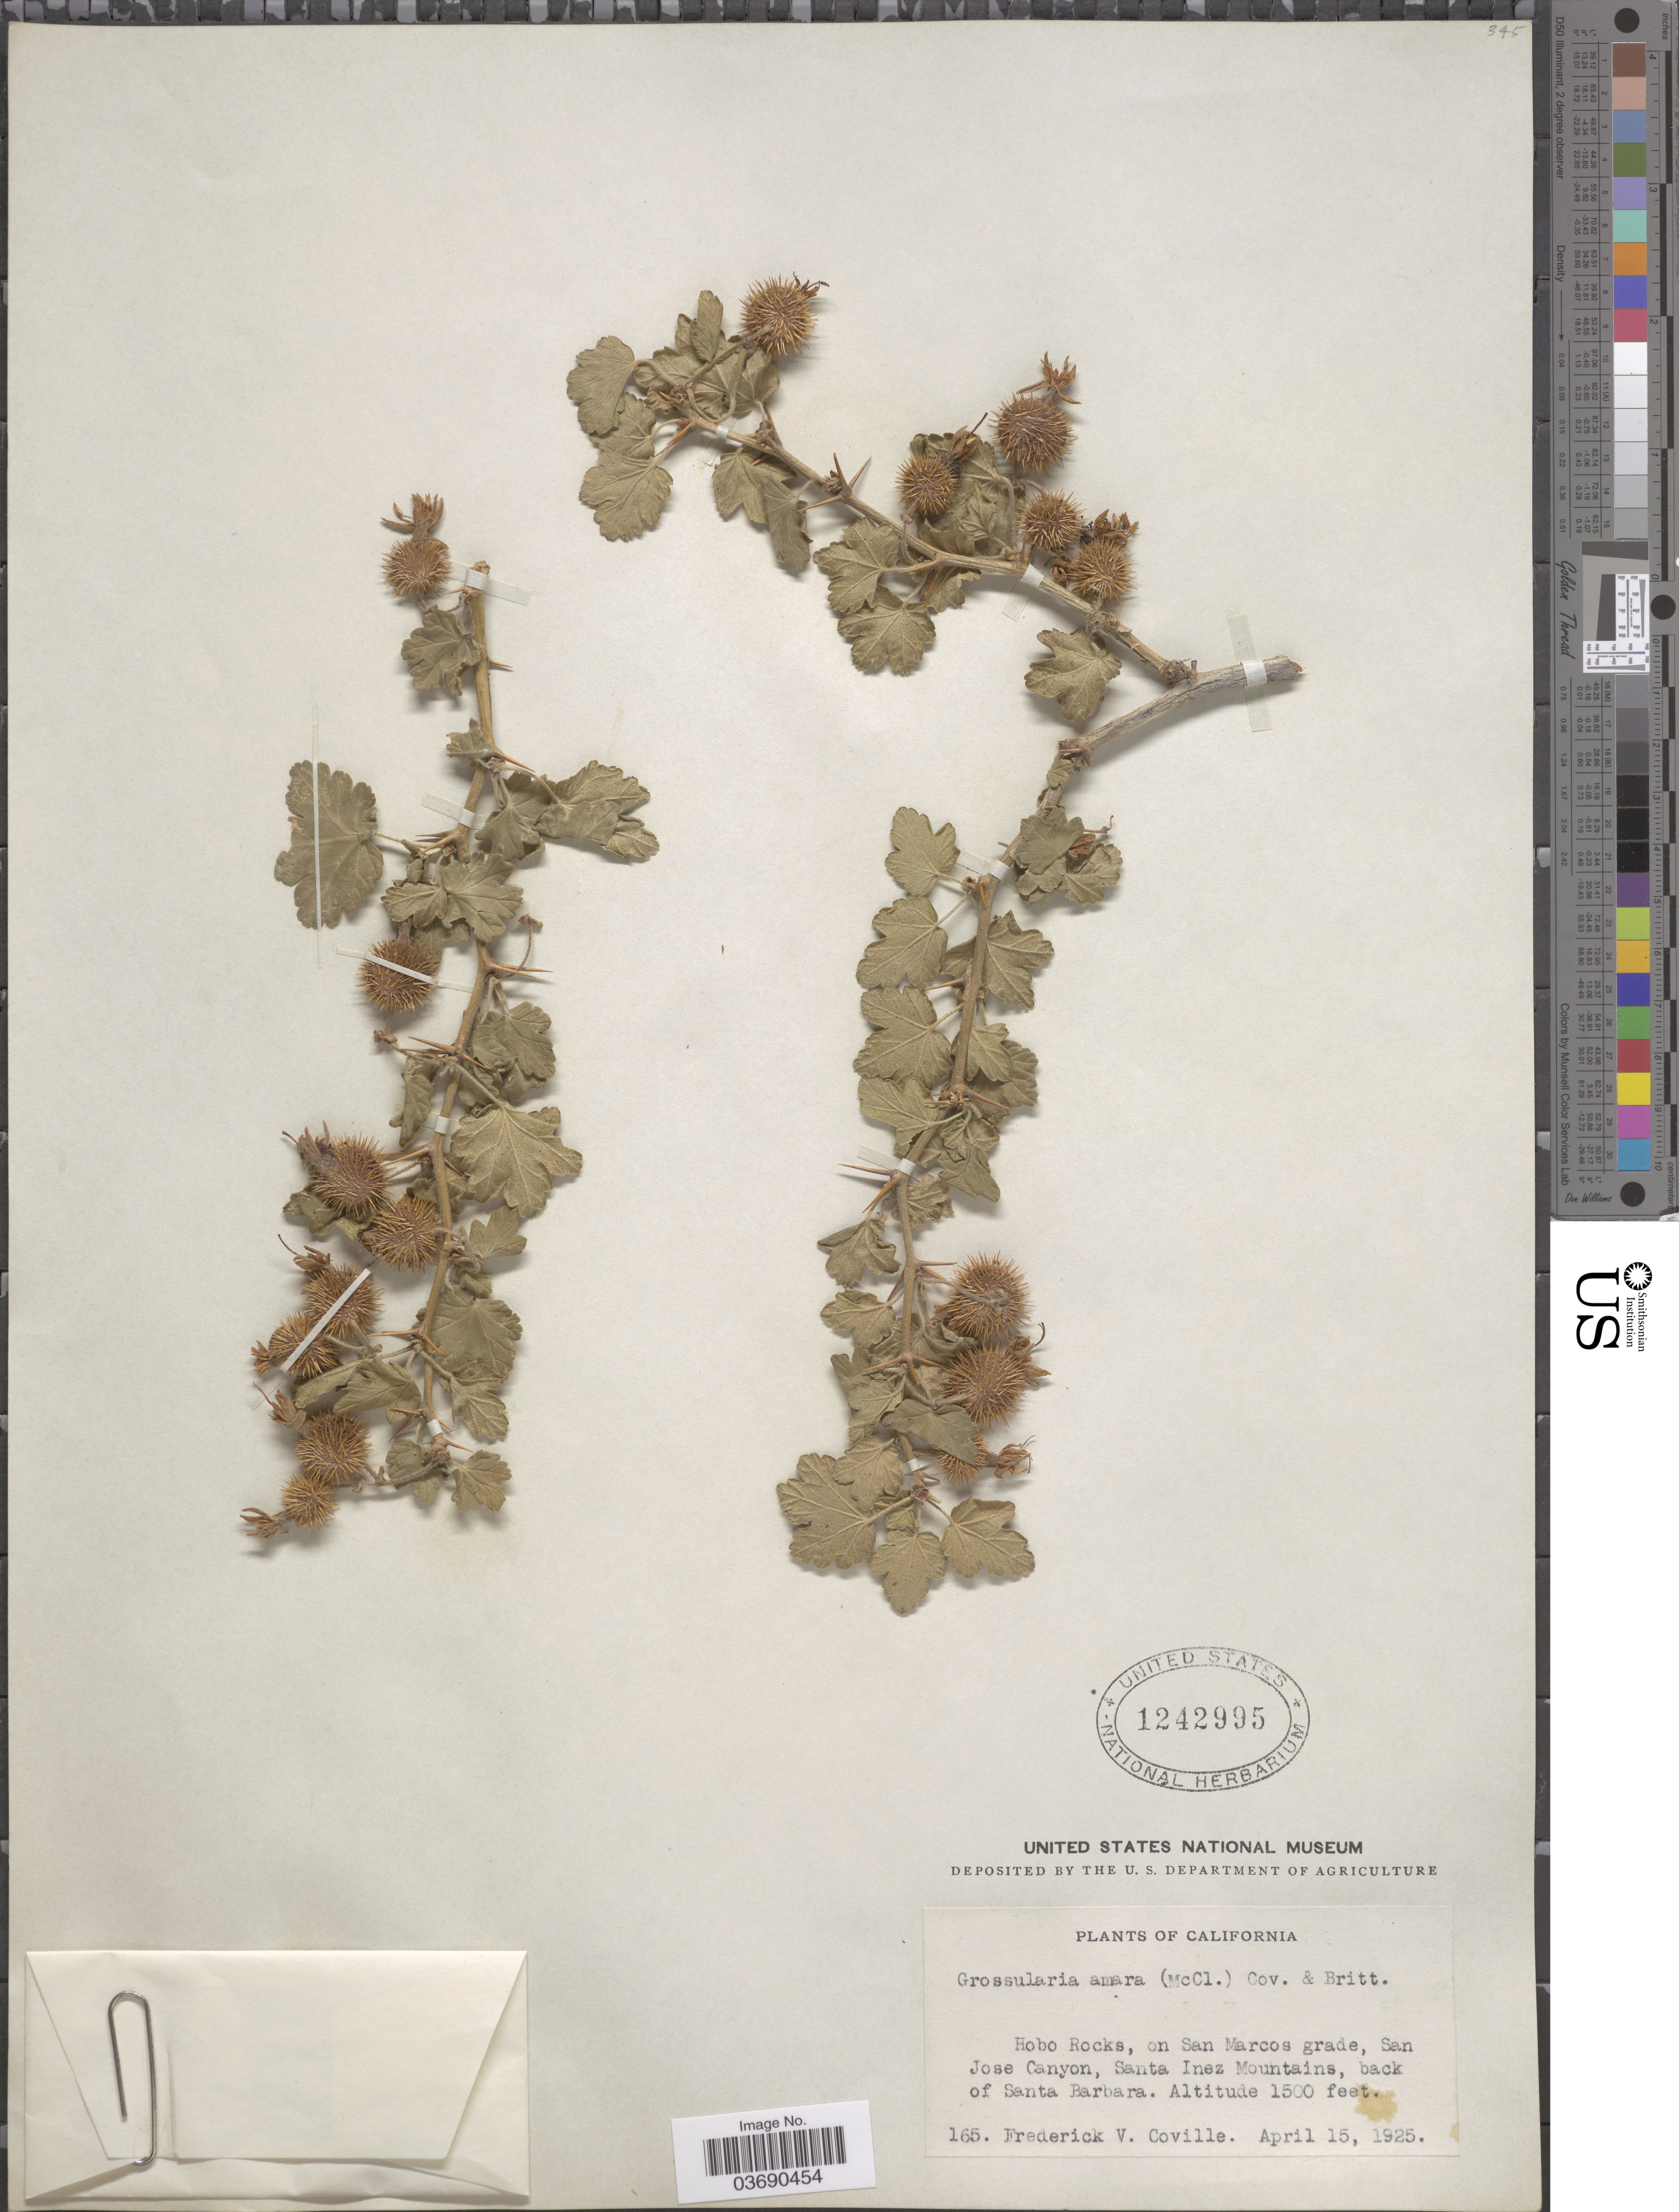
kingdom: Plantae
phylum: Tracheophyta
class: Magnoliopsida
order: Saxifragales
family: Grossulariaceae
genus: Ribes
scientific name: Ribes amarum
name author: McClatchie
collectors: F. V. Coville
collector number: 165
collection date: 1925-04-15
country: United States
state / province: California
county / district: Santa Barbara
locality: Hobo Rocks, on San Marcos grade, San Jose Canyon, Santa Inez Mountains, back of Santa Barbara.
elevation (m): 457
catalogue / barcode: US 1242995